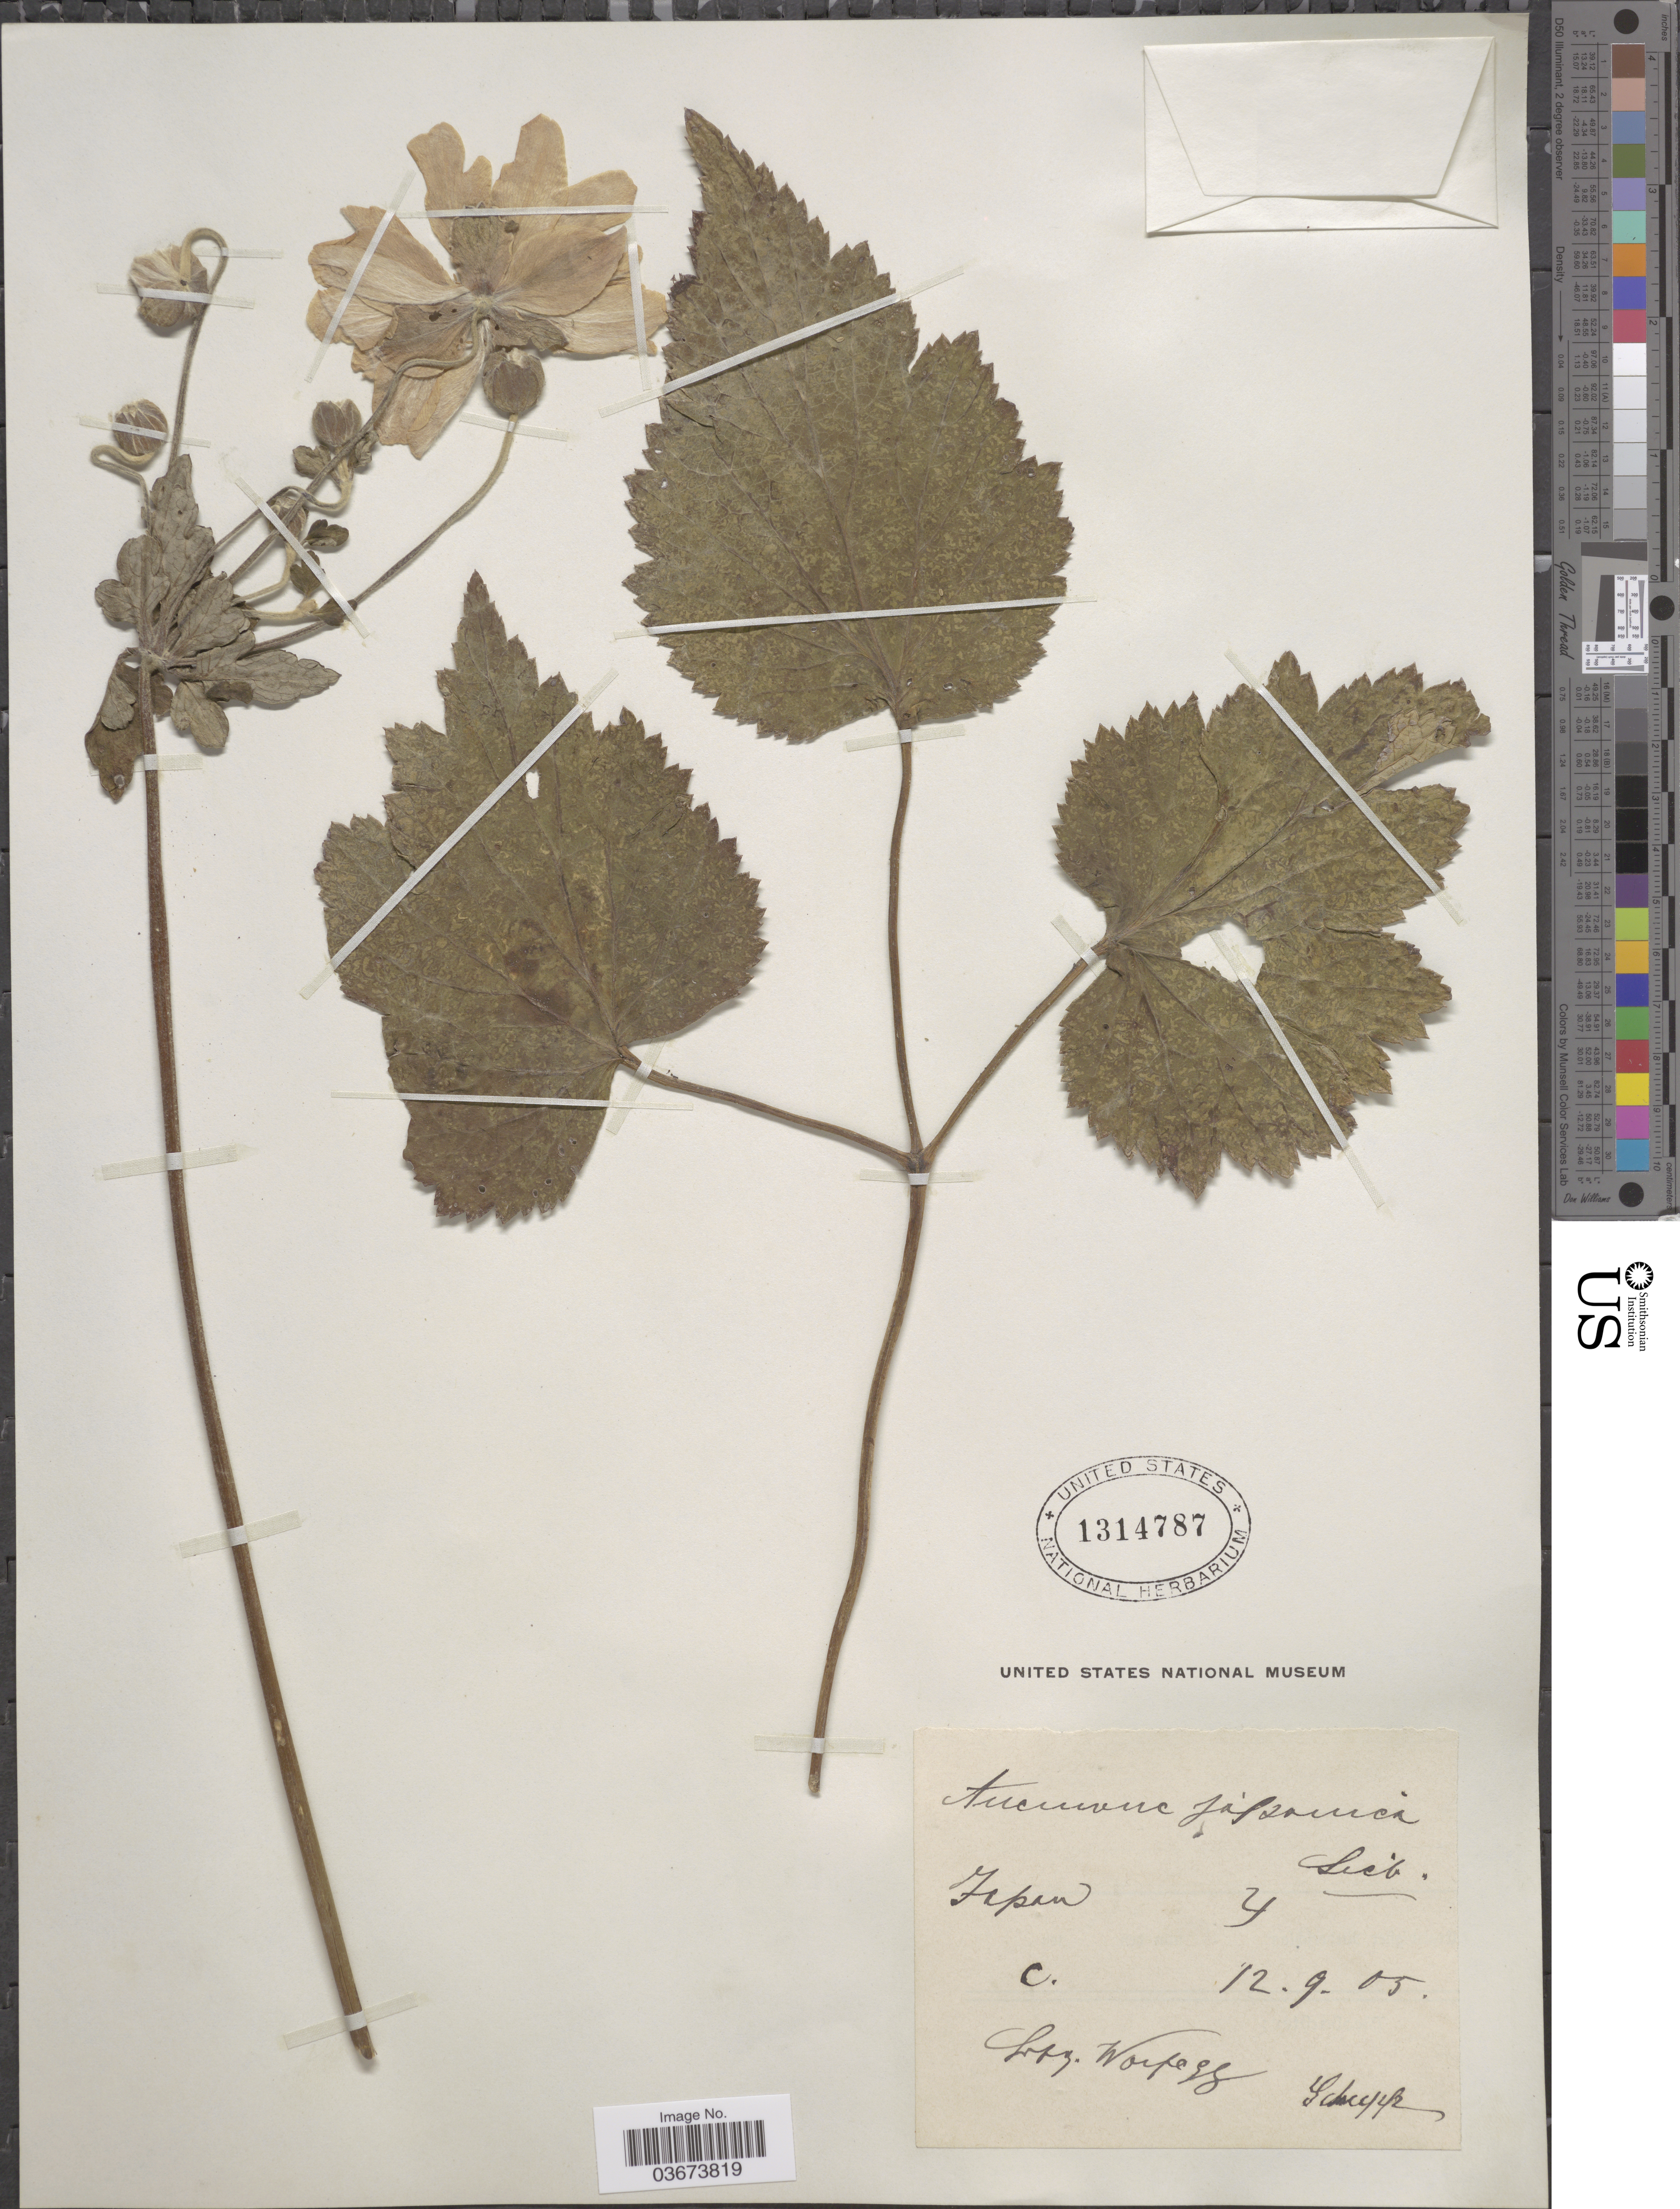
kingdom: Plantae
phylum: Tracheophyta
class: Magnoliopsida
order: Ranunculales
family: Ranunculaceae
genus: Anemone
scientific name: Anemone japonica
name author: Houtt.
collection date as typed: Transcribed d/m/y: 12/9/5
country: Japan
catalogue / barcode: US 1314787